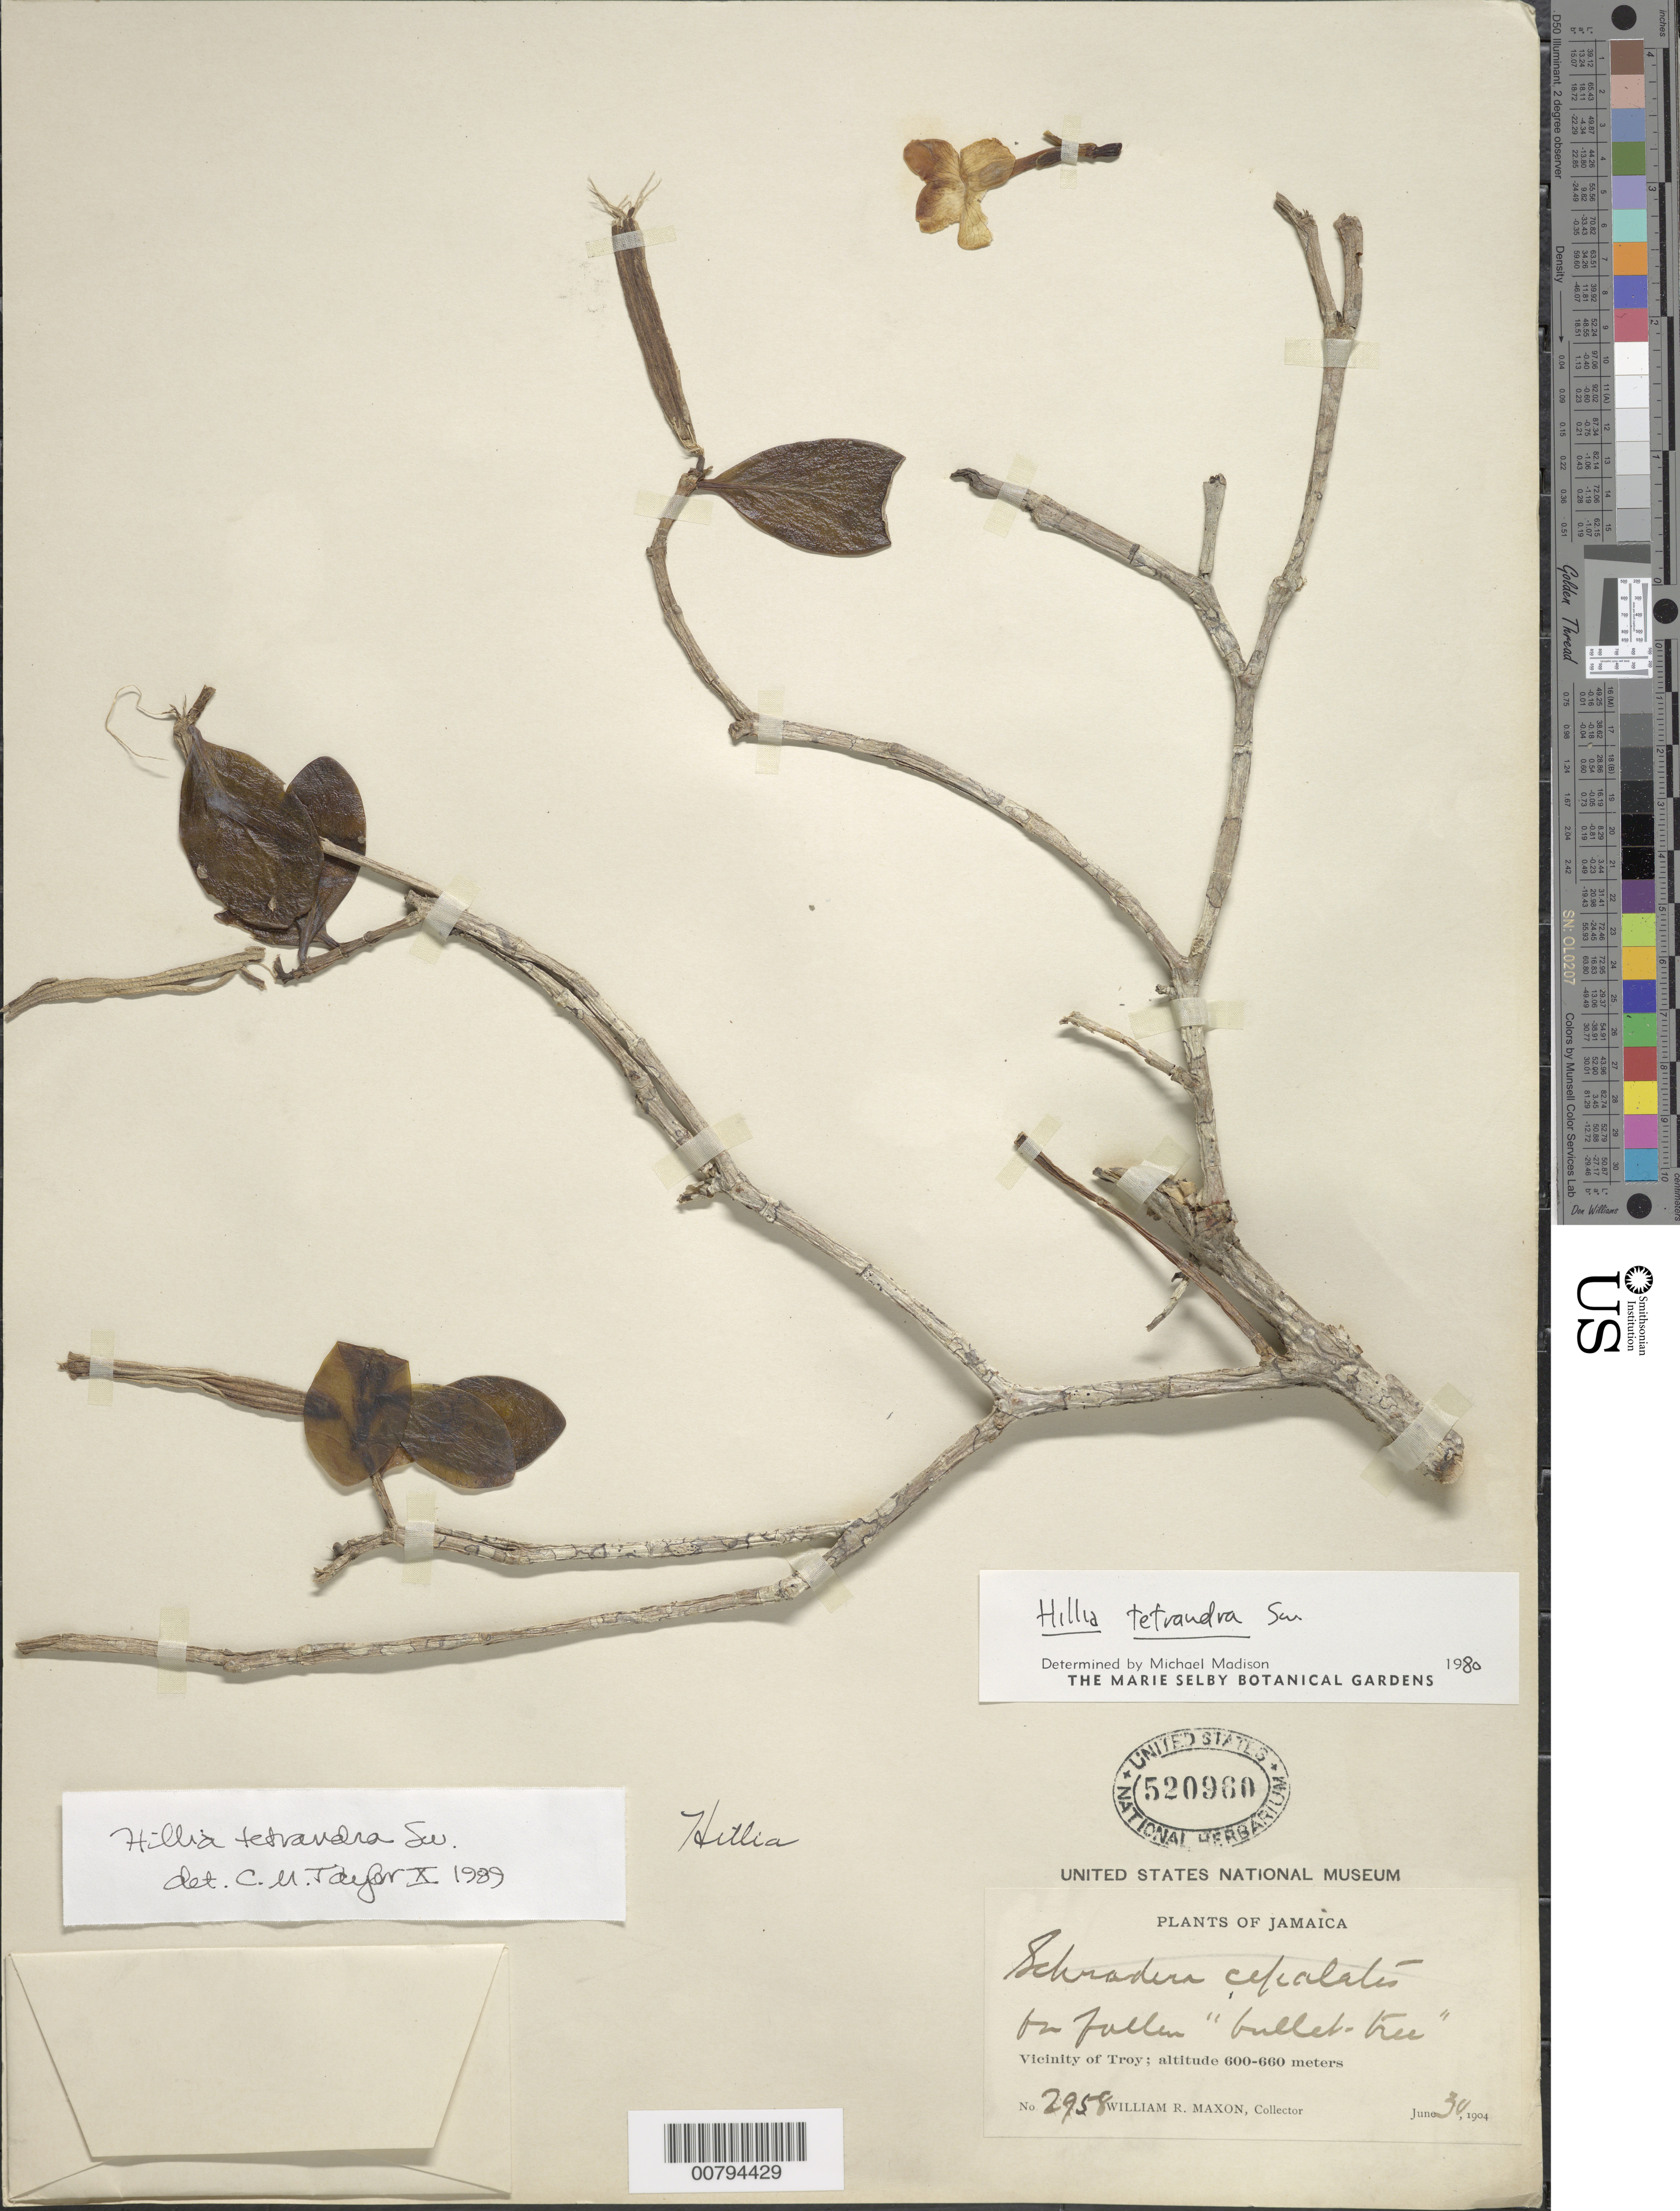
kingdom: Plantae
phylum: Tracheophyta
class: Magnoliopsida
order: Gentianales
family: Rubiaceae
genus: Hillia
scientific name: Hillia tetrandra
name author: Sw.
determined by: Madison, Michael T.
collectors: W. R. Maxon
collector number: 2958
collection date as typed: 30 Jun 1904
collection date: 1904-06-30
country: Jamaica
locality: Vicinity of Troy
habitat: On fallen "bullet tree"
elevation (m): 600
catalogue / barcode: US 520960